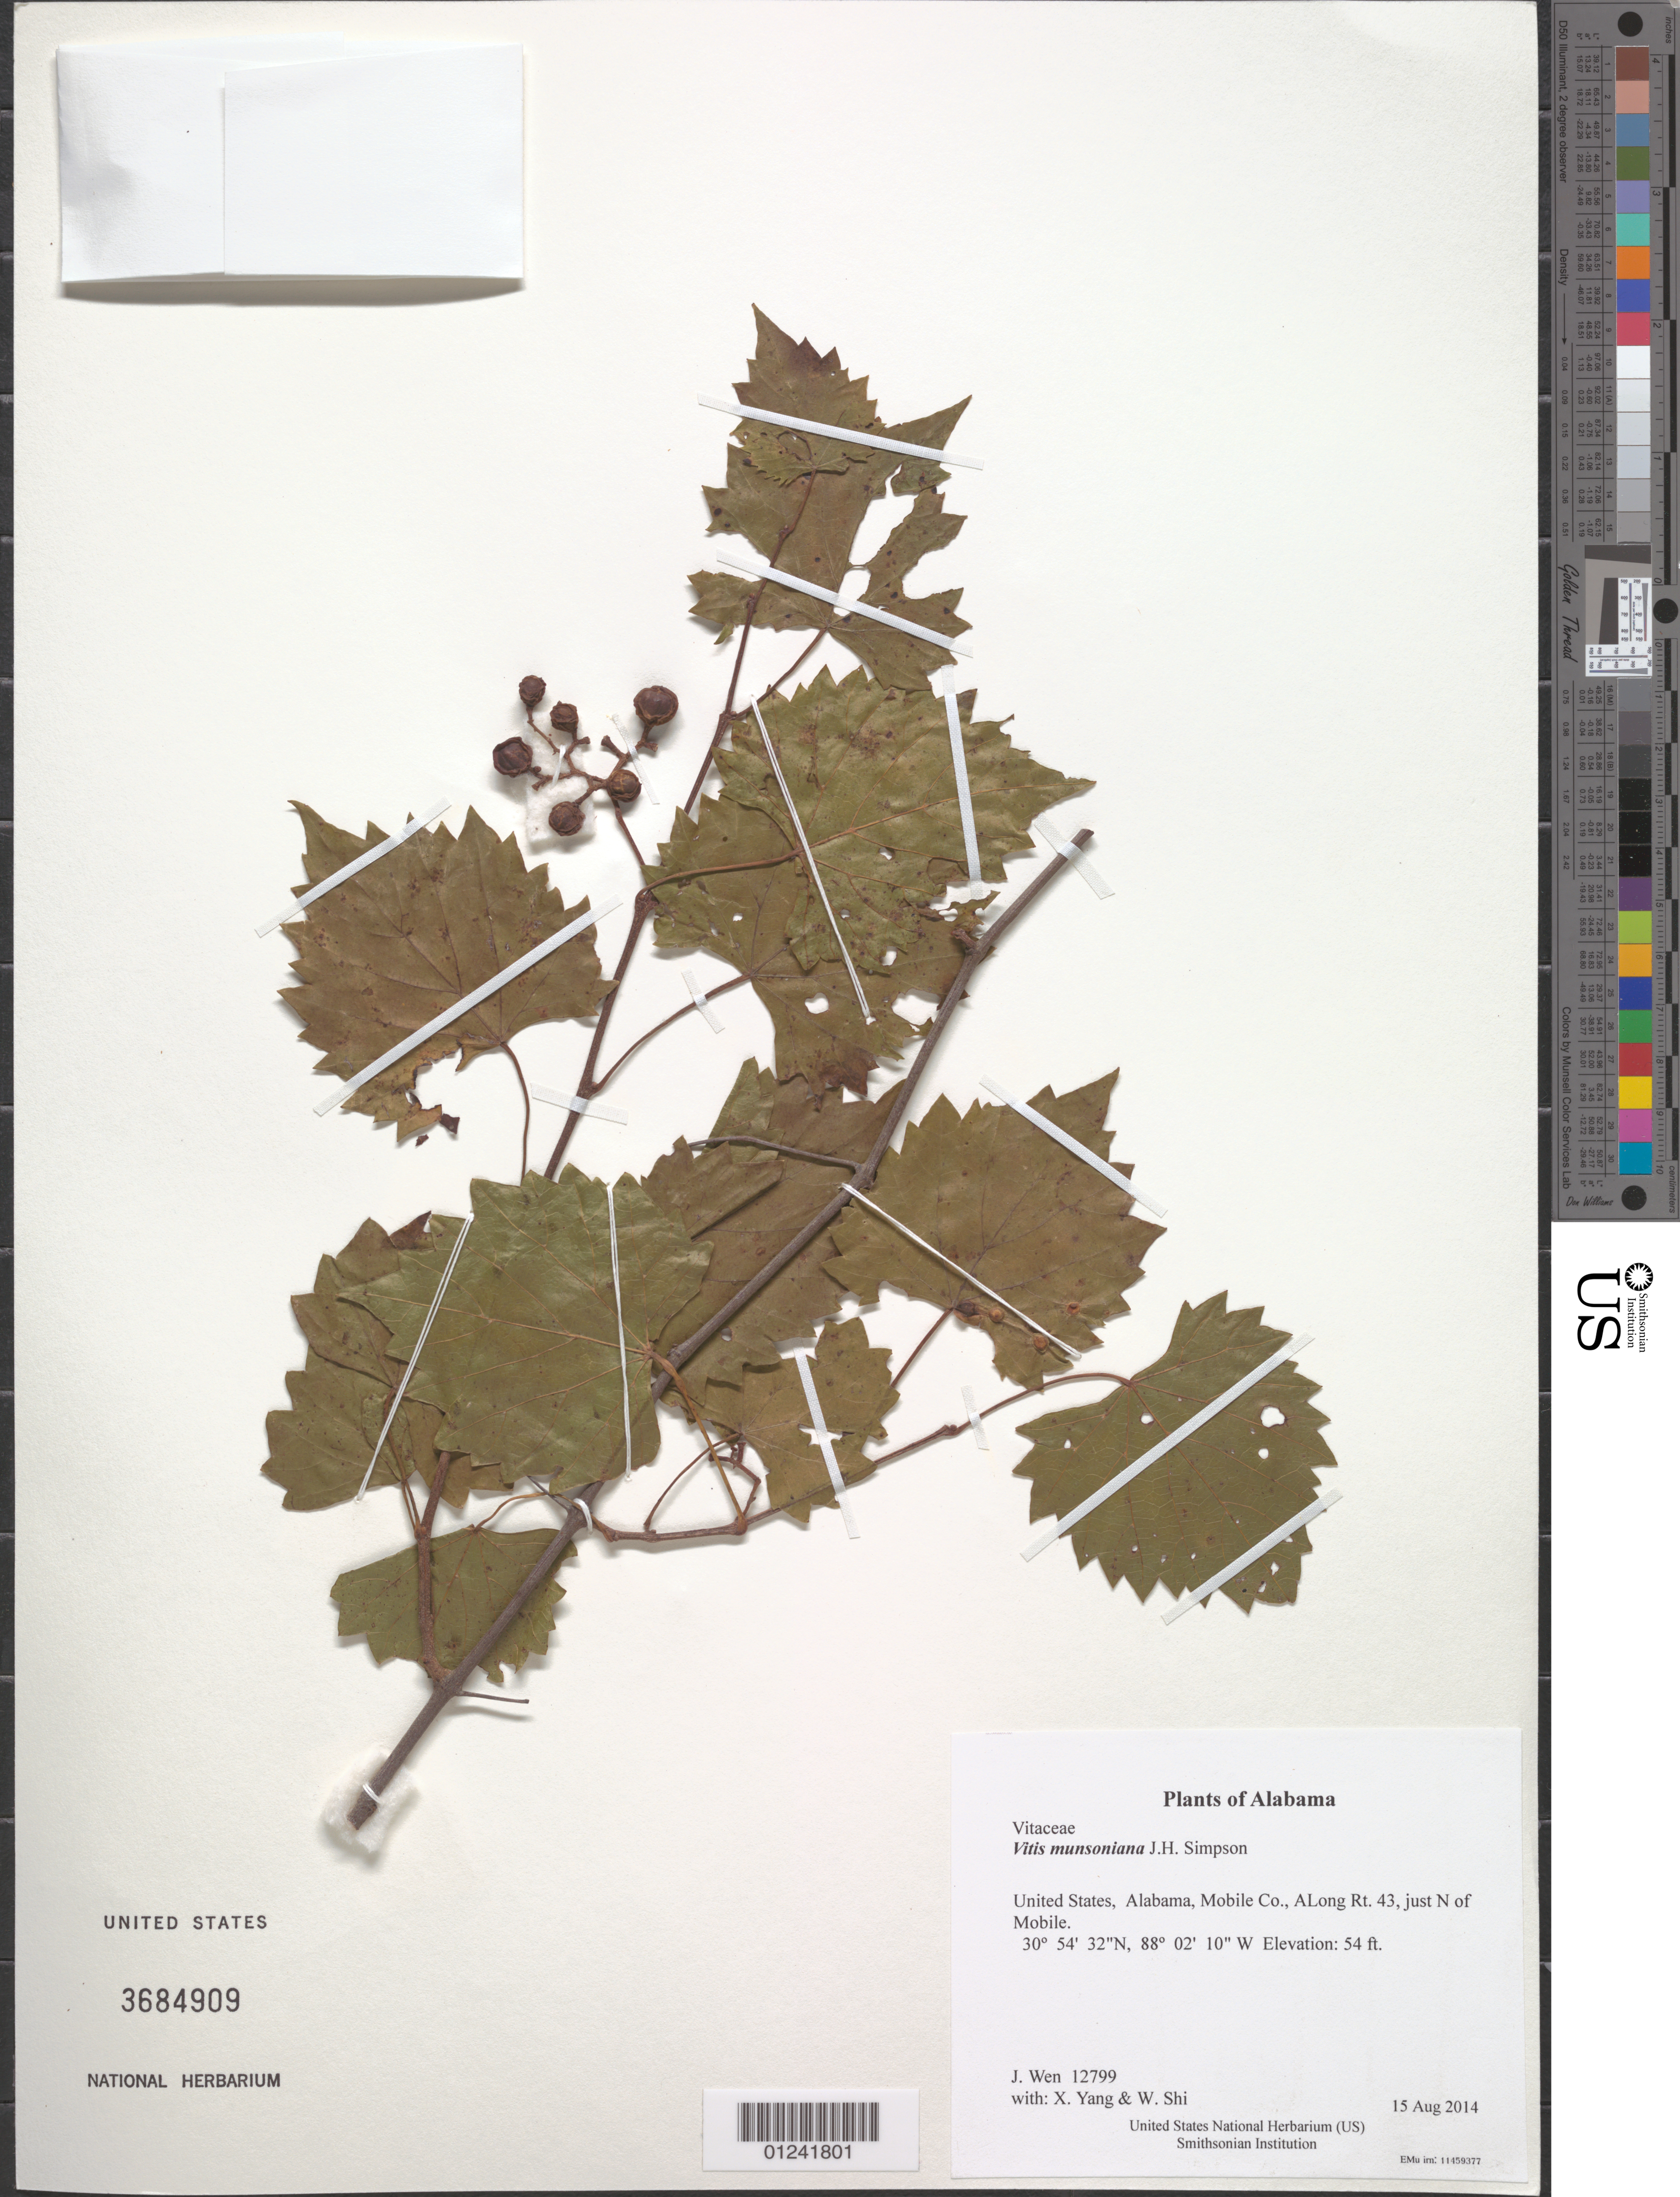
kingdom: Plantae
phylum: Tracheophyta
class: Magnoliopsida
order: Vitales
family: Vitaceae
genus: Vitis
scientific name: Vitis munsoniana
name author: J.H. Simpson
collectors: J. Wen, X. Yang & W. Shi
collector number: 12799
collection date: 2014-08-15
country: United States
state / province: Alabama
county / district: Mobile Co.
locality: Along Rt. 43, just N of Mobile.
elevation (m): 16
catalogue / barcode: US 3684909